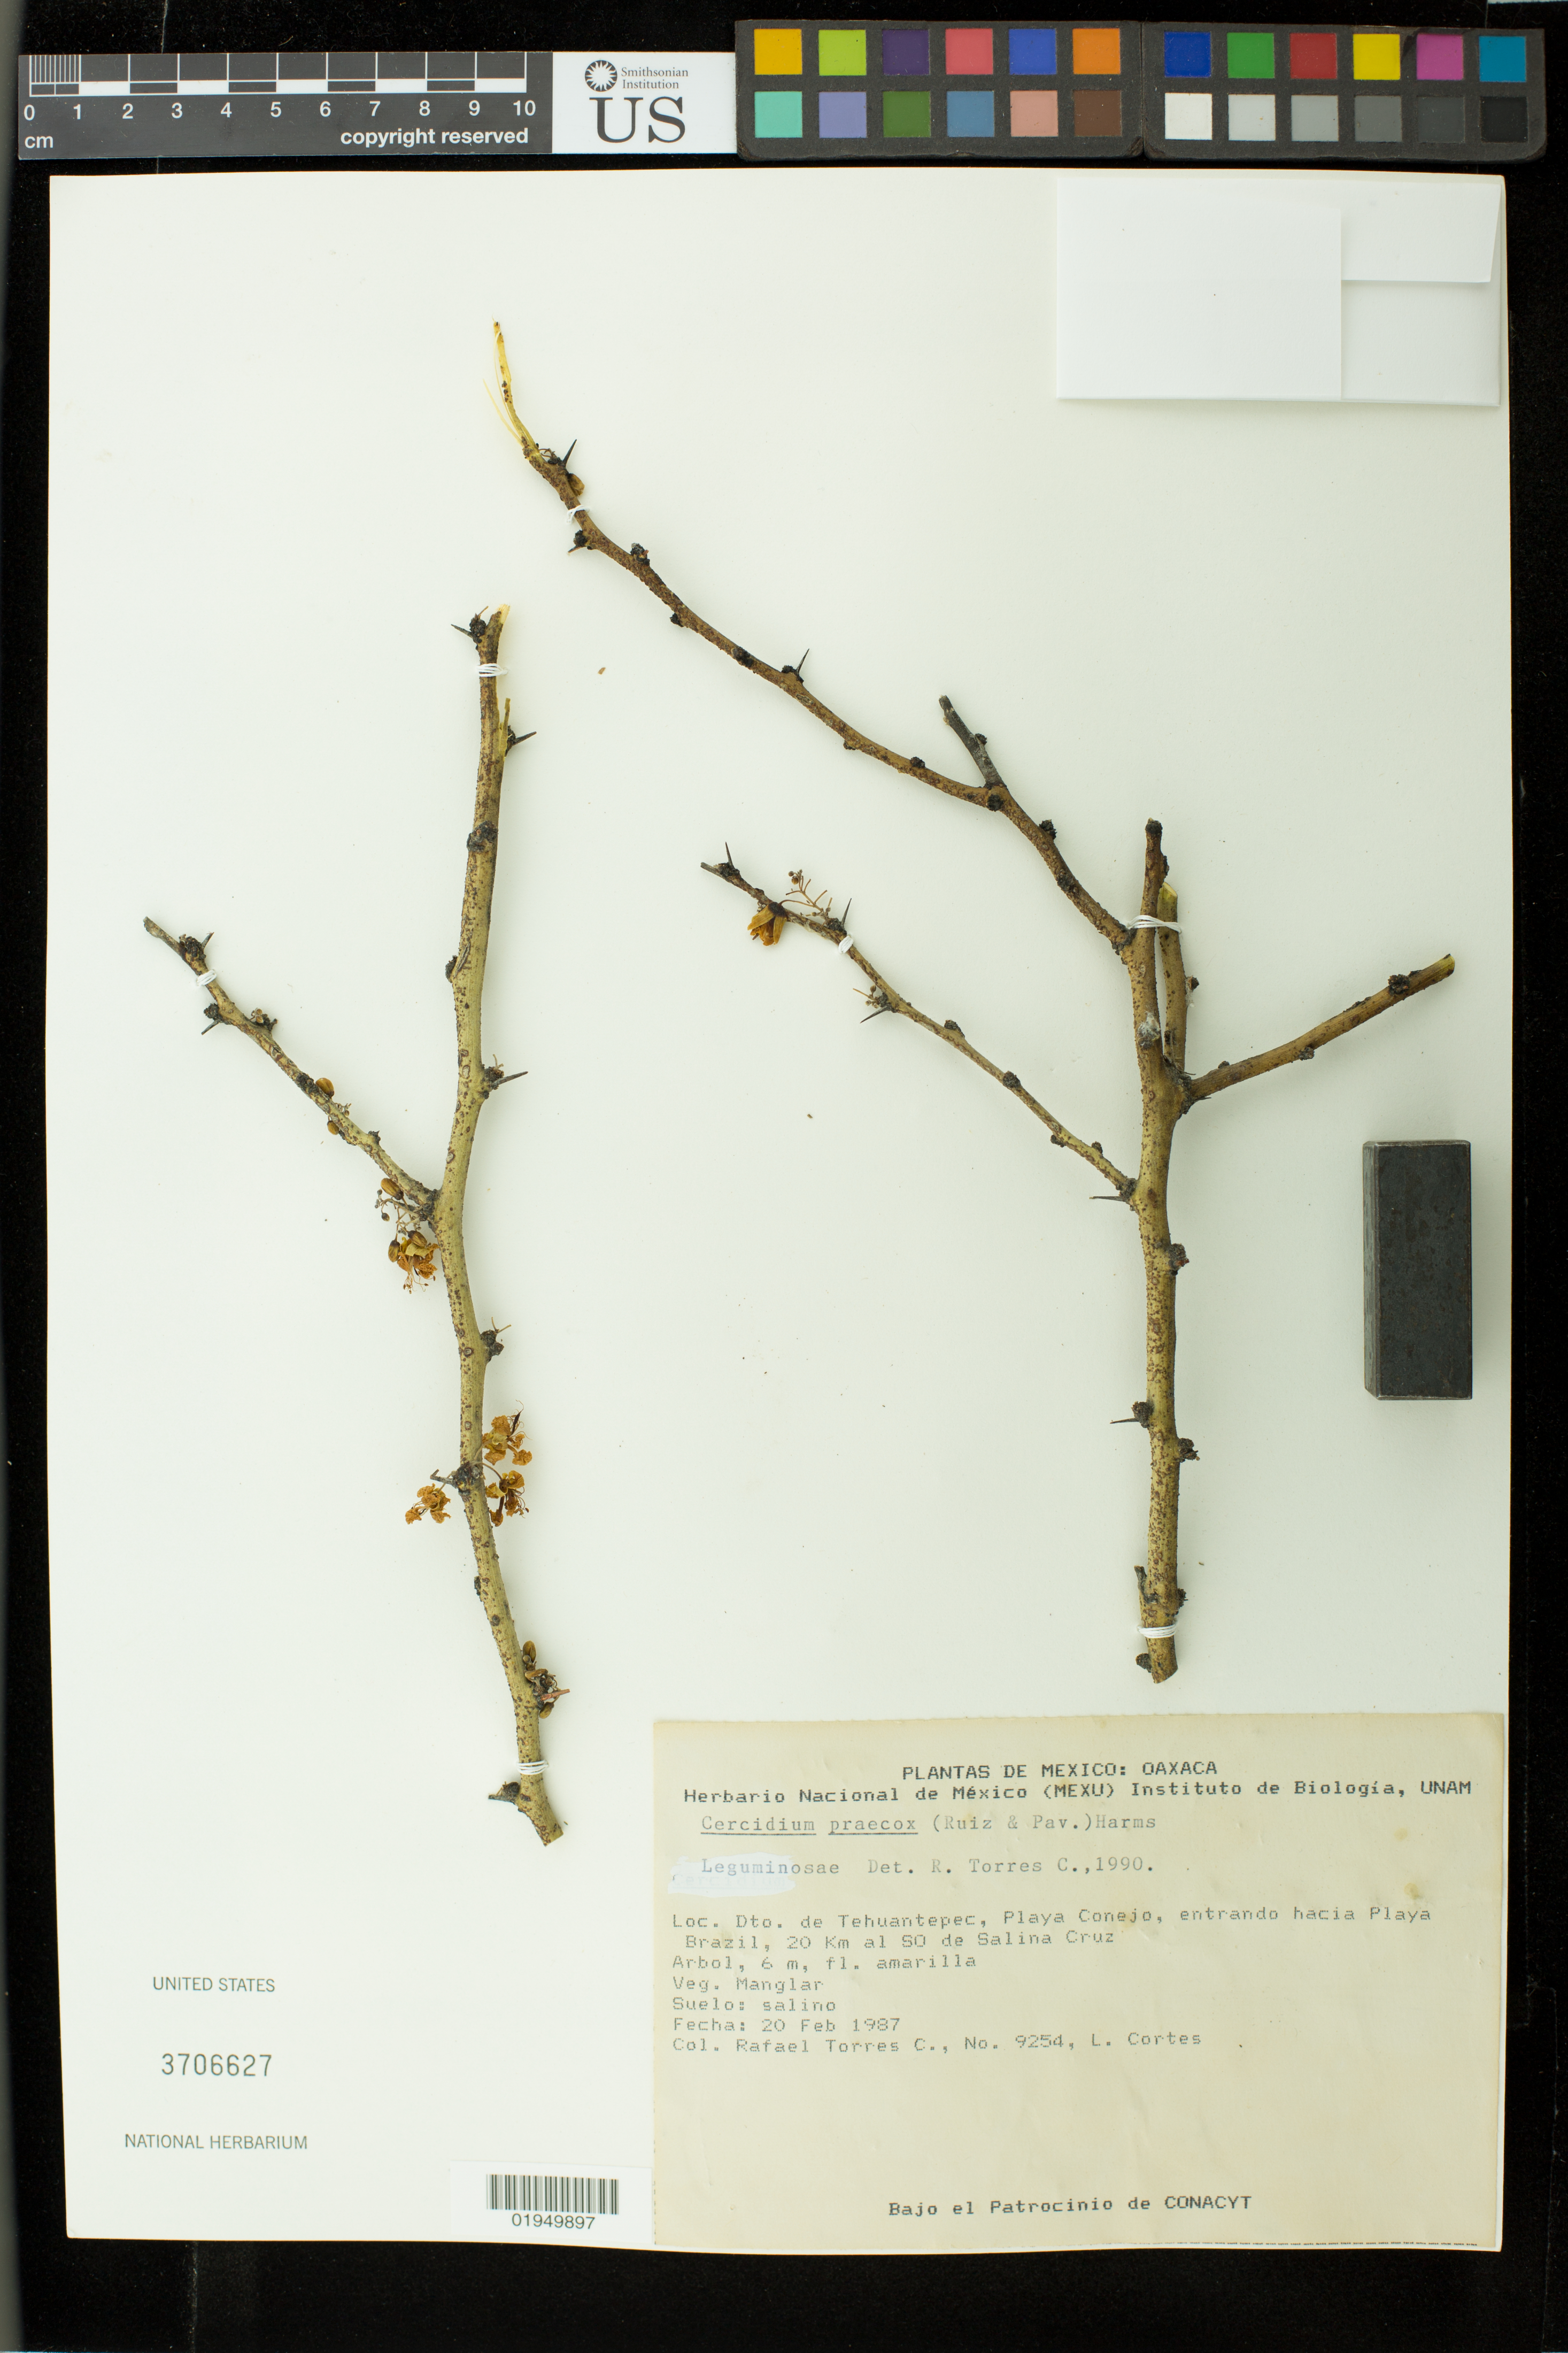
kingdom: Plantae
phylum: Tracheophyta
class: Magnoliopsida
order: Fabales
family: Fabaceae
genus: Parkinsonia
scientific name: Parkinsonia praecox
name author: (Ruiz & Pav.) J.E. Hawkins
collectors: R. Torres C. & L. Cortes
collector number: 9254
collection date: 1987-02-20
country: Mexico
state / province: Oaxaca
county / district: Tehuantepec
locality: Playa Conejo, entrando hacia Playa Brazil, 20 km al SO de Salina Cruz.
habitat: Manglar. Suelo: salino.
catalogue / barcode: US 3706627